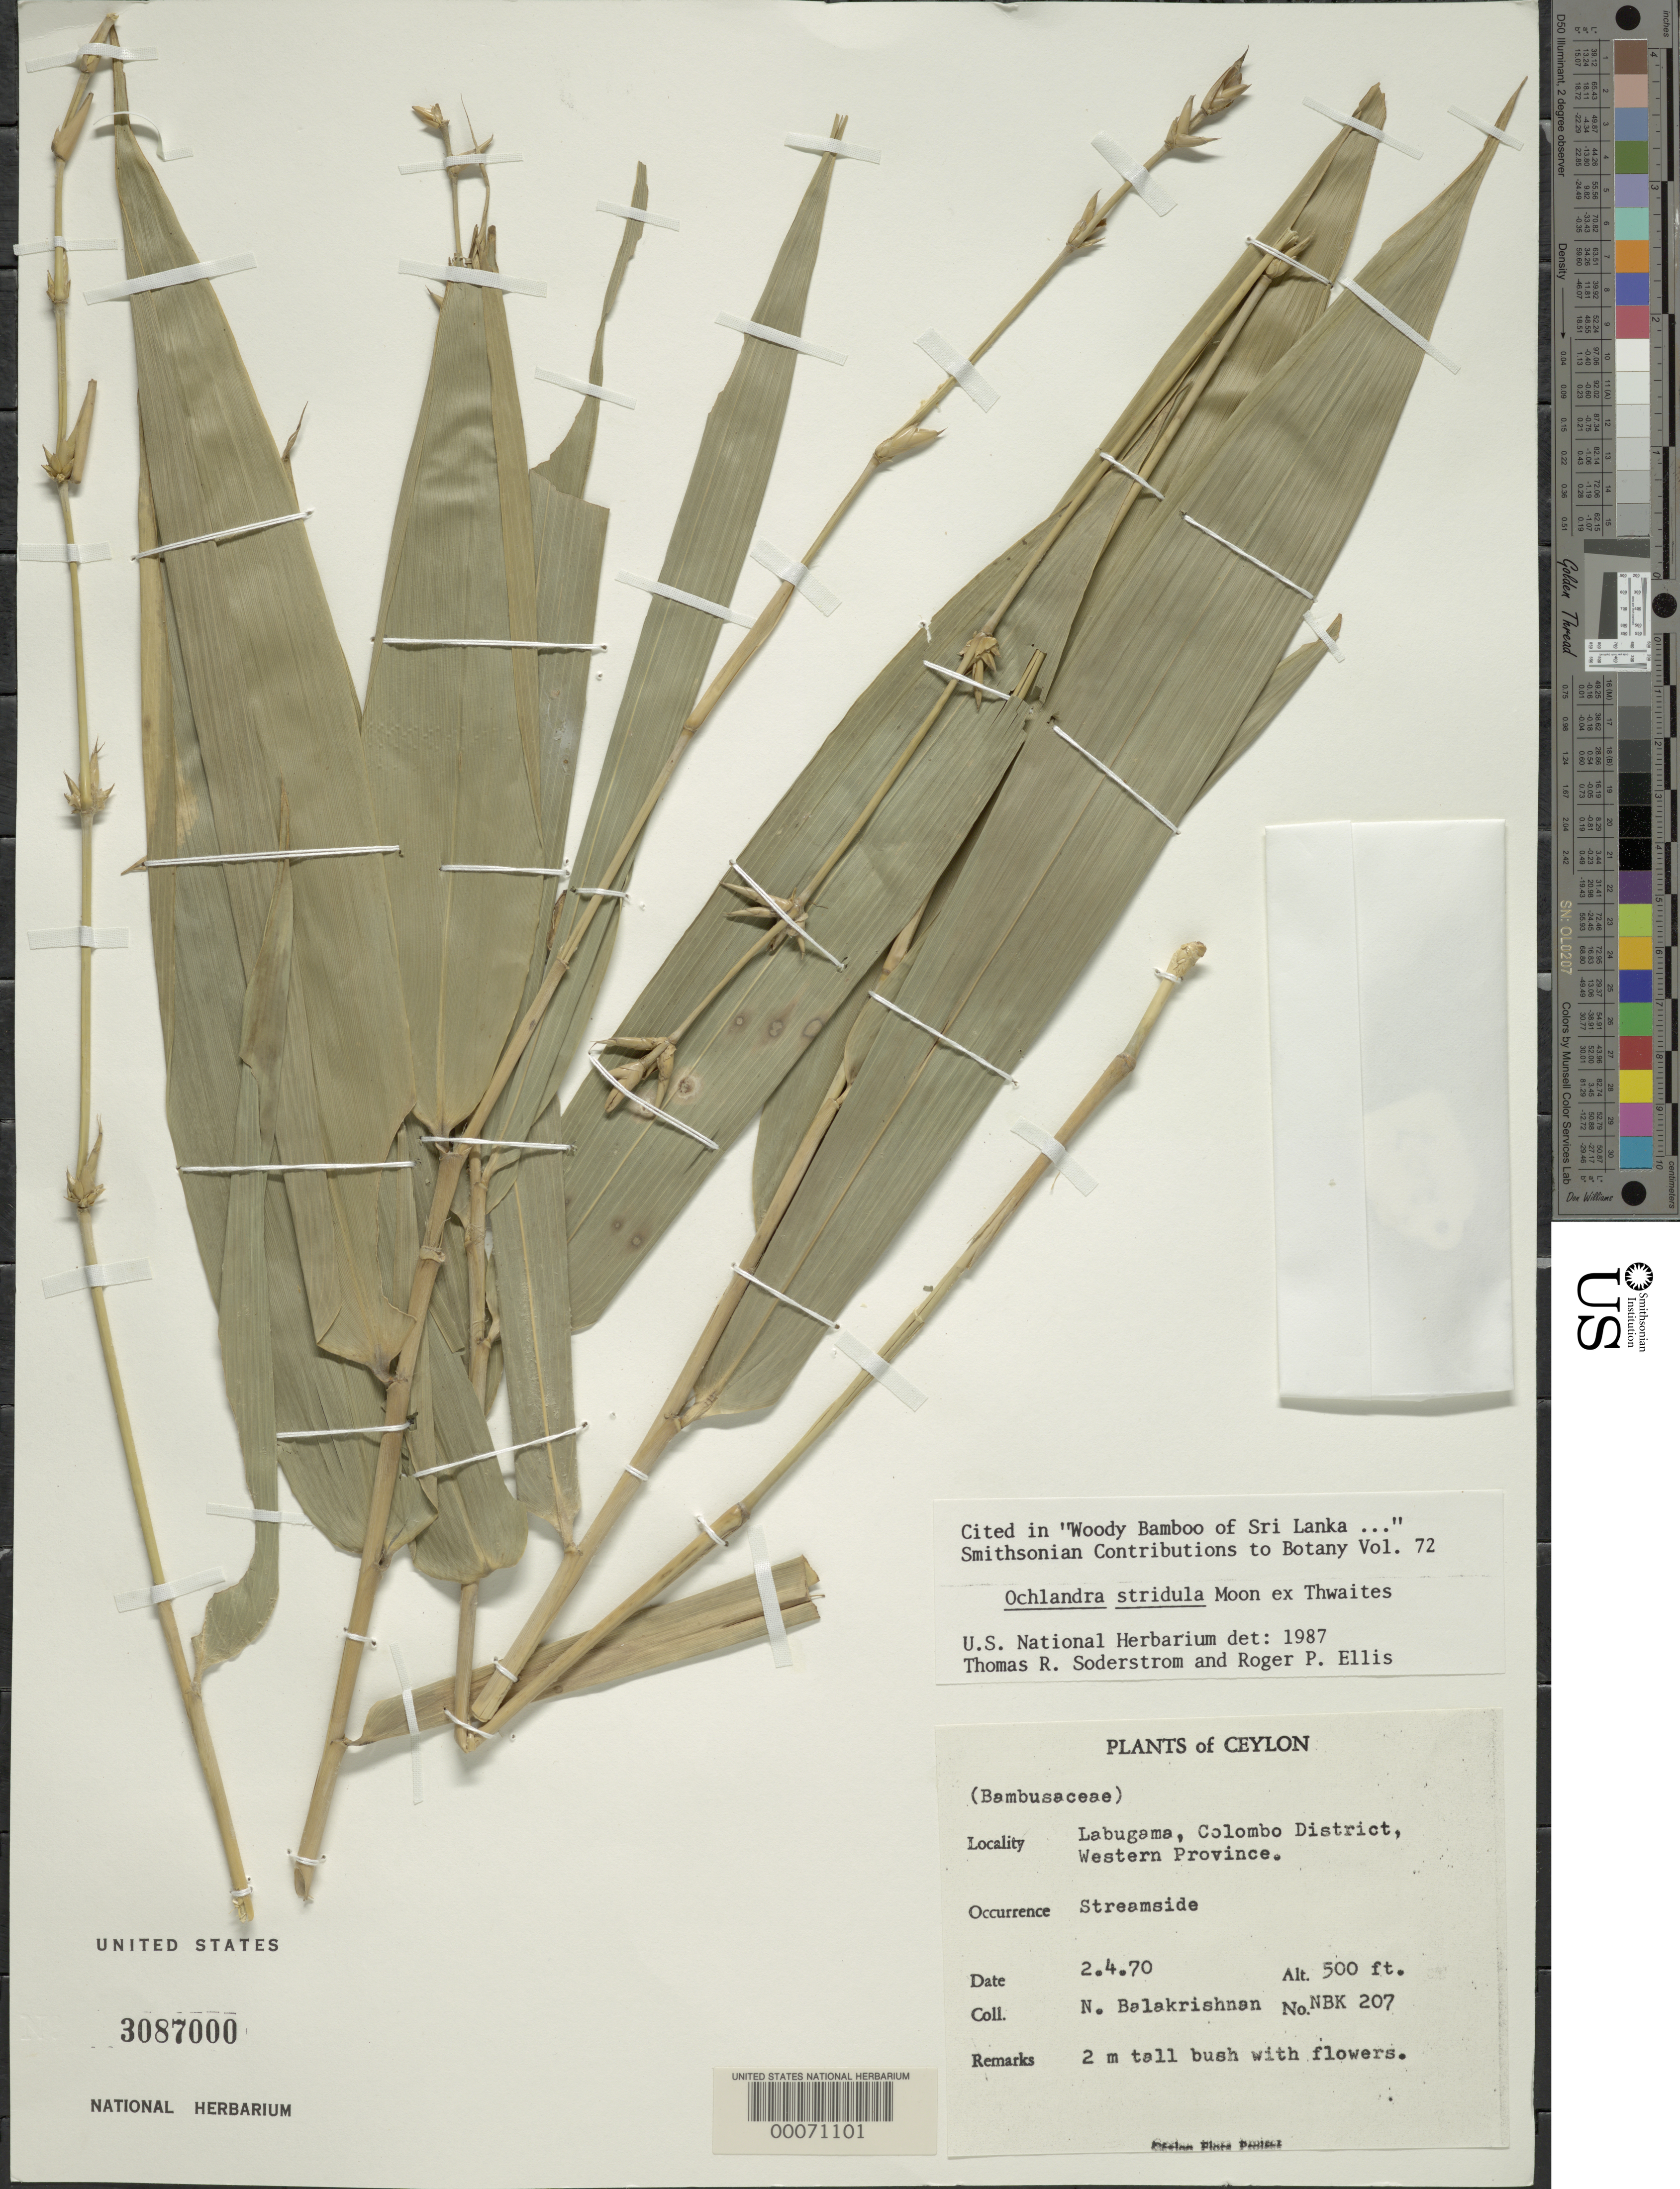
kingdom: Plantae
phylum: Tracheophyta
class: Liliopsida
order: Poales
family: Poaceae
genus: Ochlandra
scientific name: Ochlandra stridula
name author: Moon ex Thwaites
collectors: N. Balakrishnan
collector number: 207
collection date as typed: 02 Apr 1970 or 04 Feb 1970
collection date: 1970-02-04 or 1970-04-02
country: Sri Lanka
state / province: Western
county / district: Colombo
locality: Labugama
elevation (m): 152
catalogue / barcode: US 3087000